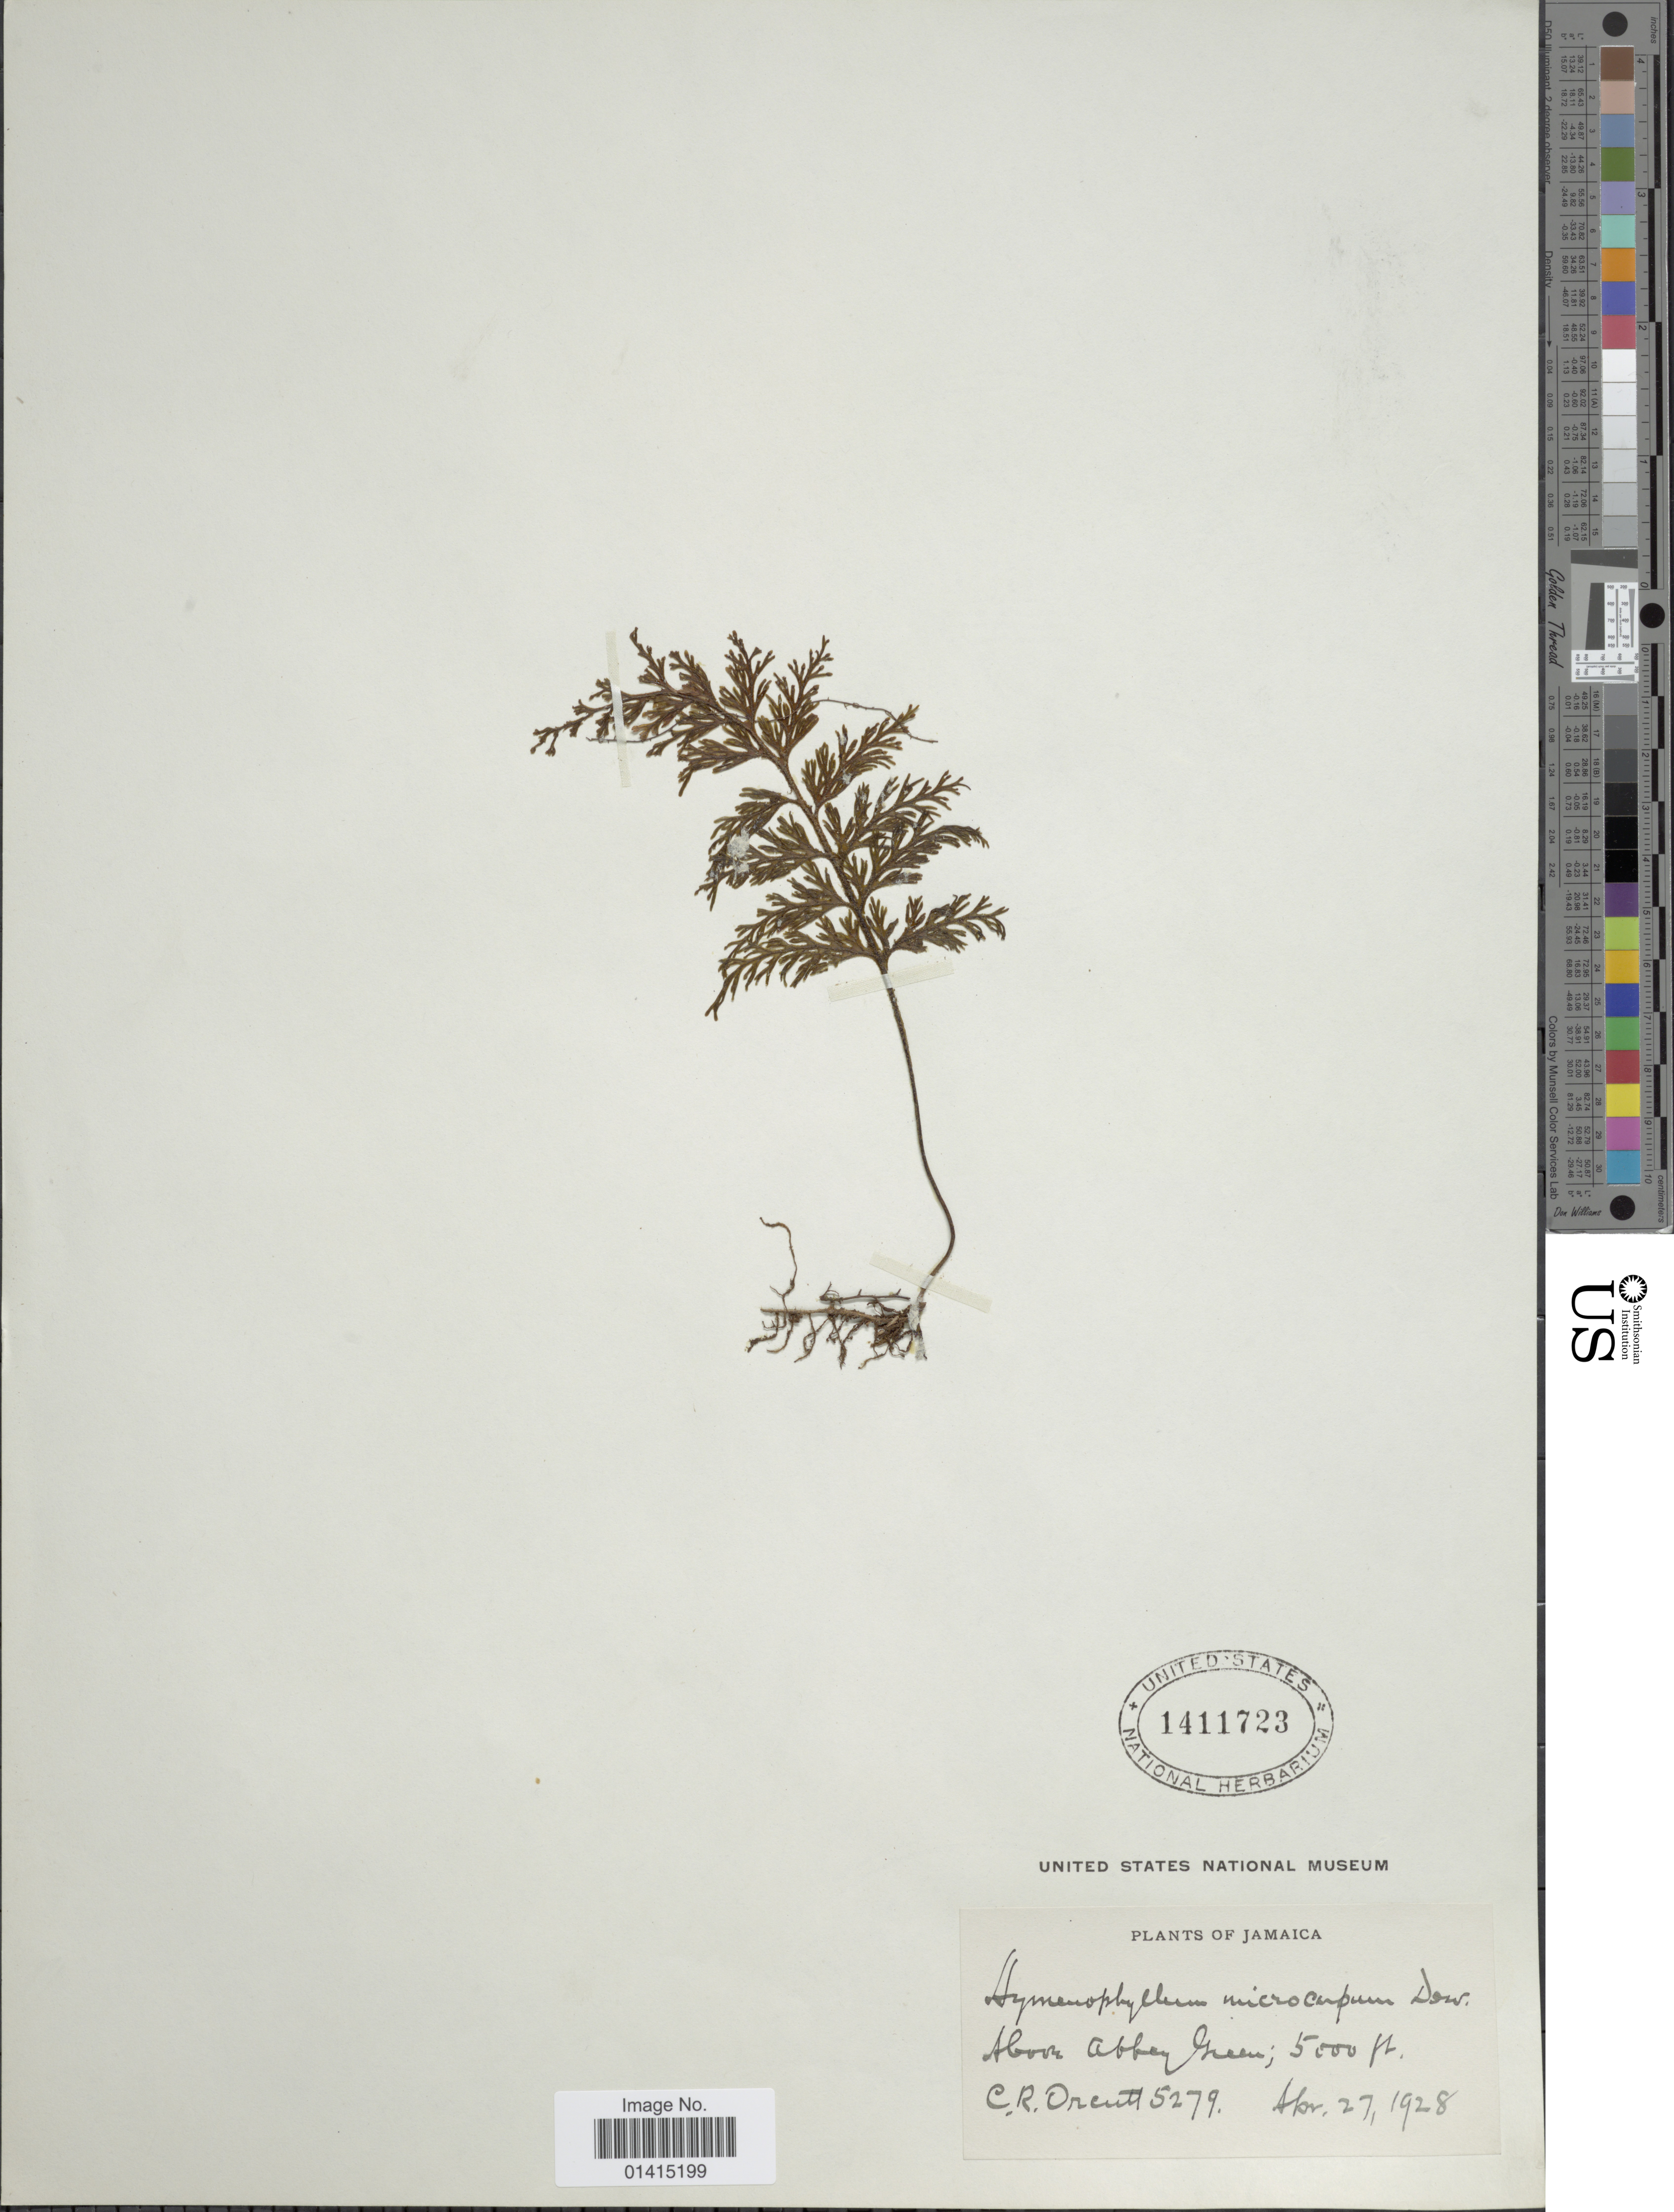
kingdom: Plantae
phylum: Tracheophyta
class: Polypodiopsida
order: Hymenophyllales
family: Hymenophyllaceae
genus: Hymenophyllum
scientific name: Hymenophyllum microcarpum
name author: (Desv.) Lellinger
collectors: C. R. Orcutt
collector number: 5279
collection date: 1928-04-27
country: Jamaica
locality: Above Abbay Green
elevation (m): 1524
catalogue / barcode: US 1411723